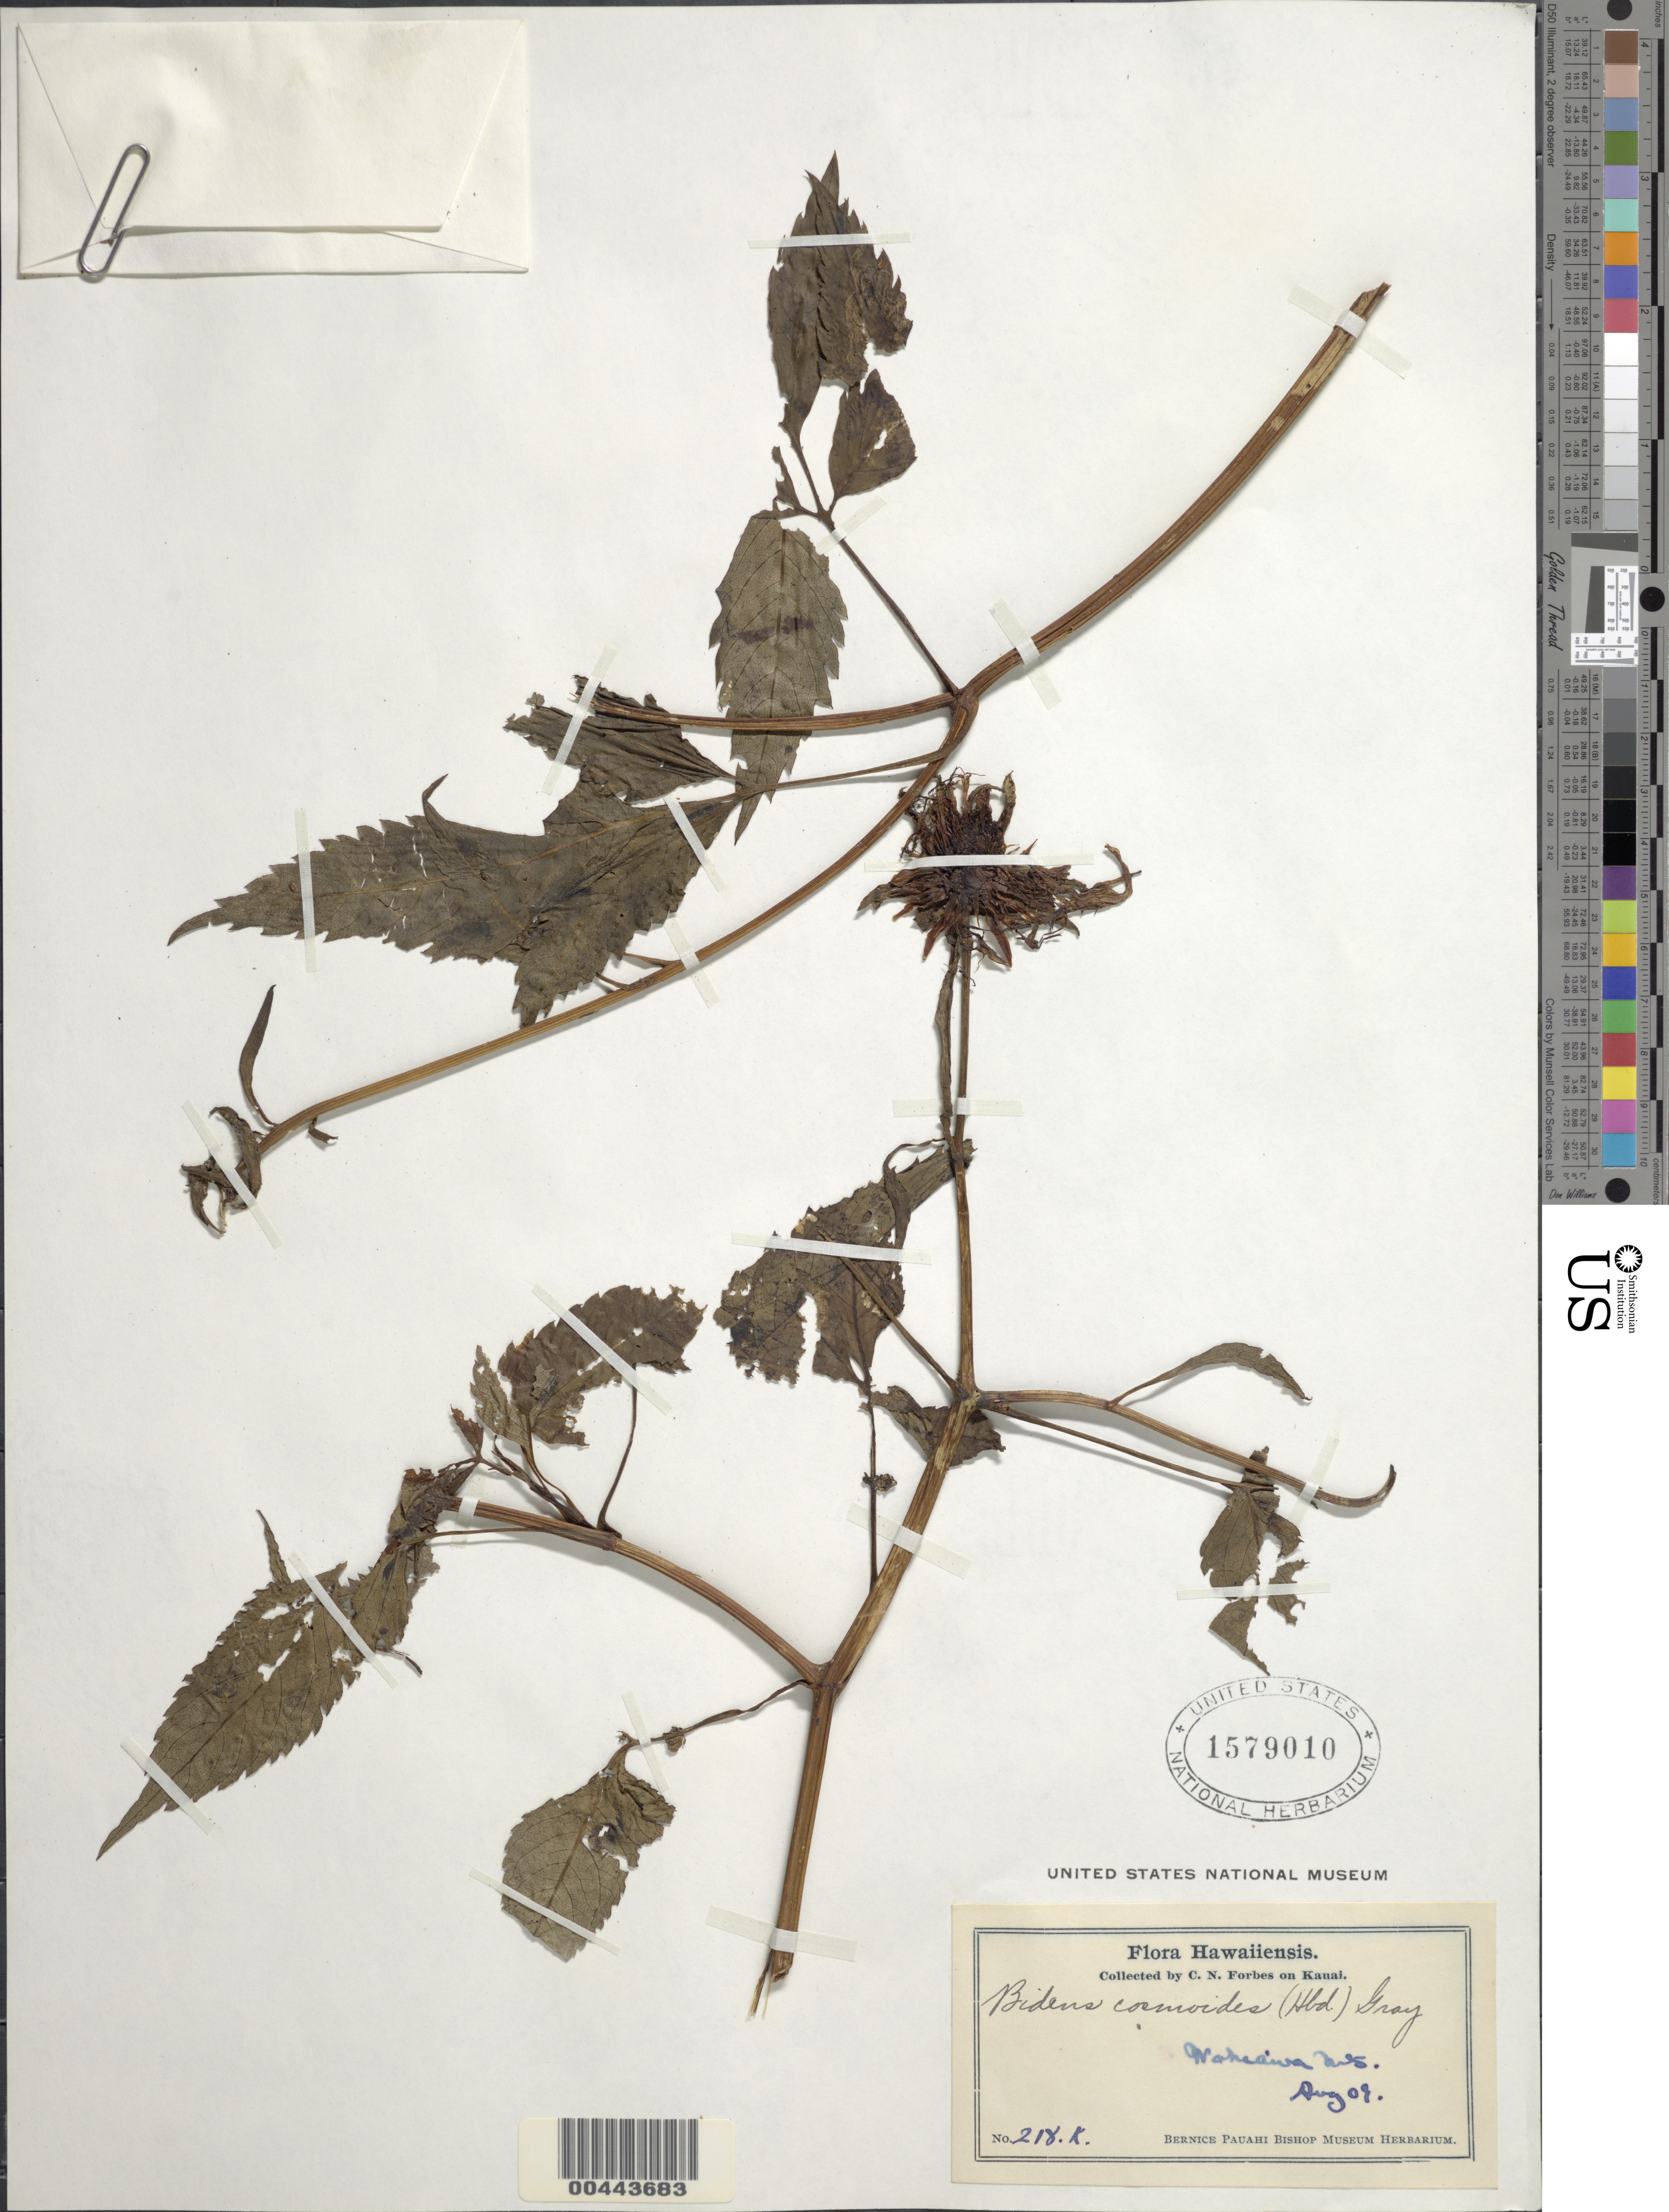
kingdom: Plantae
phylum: Tracheophyta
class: Magnoliopsida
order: Asterales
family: Asteraceae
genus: Bidens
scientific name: Bidens cosmoides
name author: (A. Gray) Sherff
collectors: C. N. Forbes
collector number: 218.K.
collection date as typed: Aug 1909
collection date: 1909-08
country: United States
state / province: Hawaii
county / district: Kauai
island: Kaua'i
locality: Wahiawa Mountains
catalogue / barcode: US 1579010